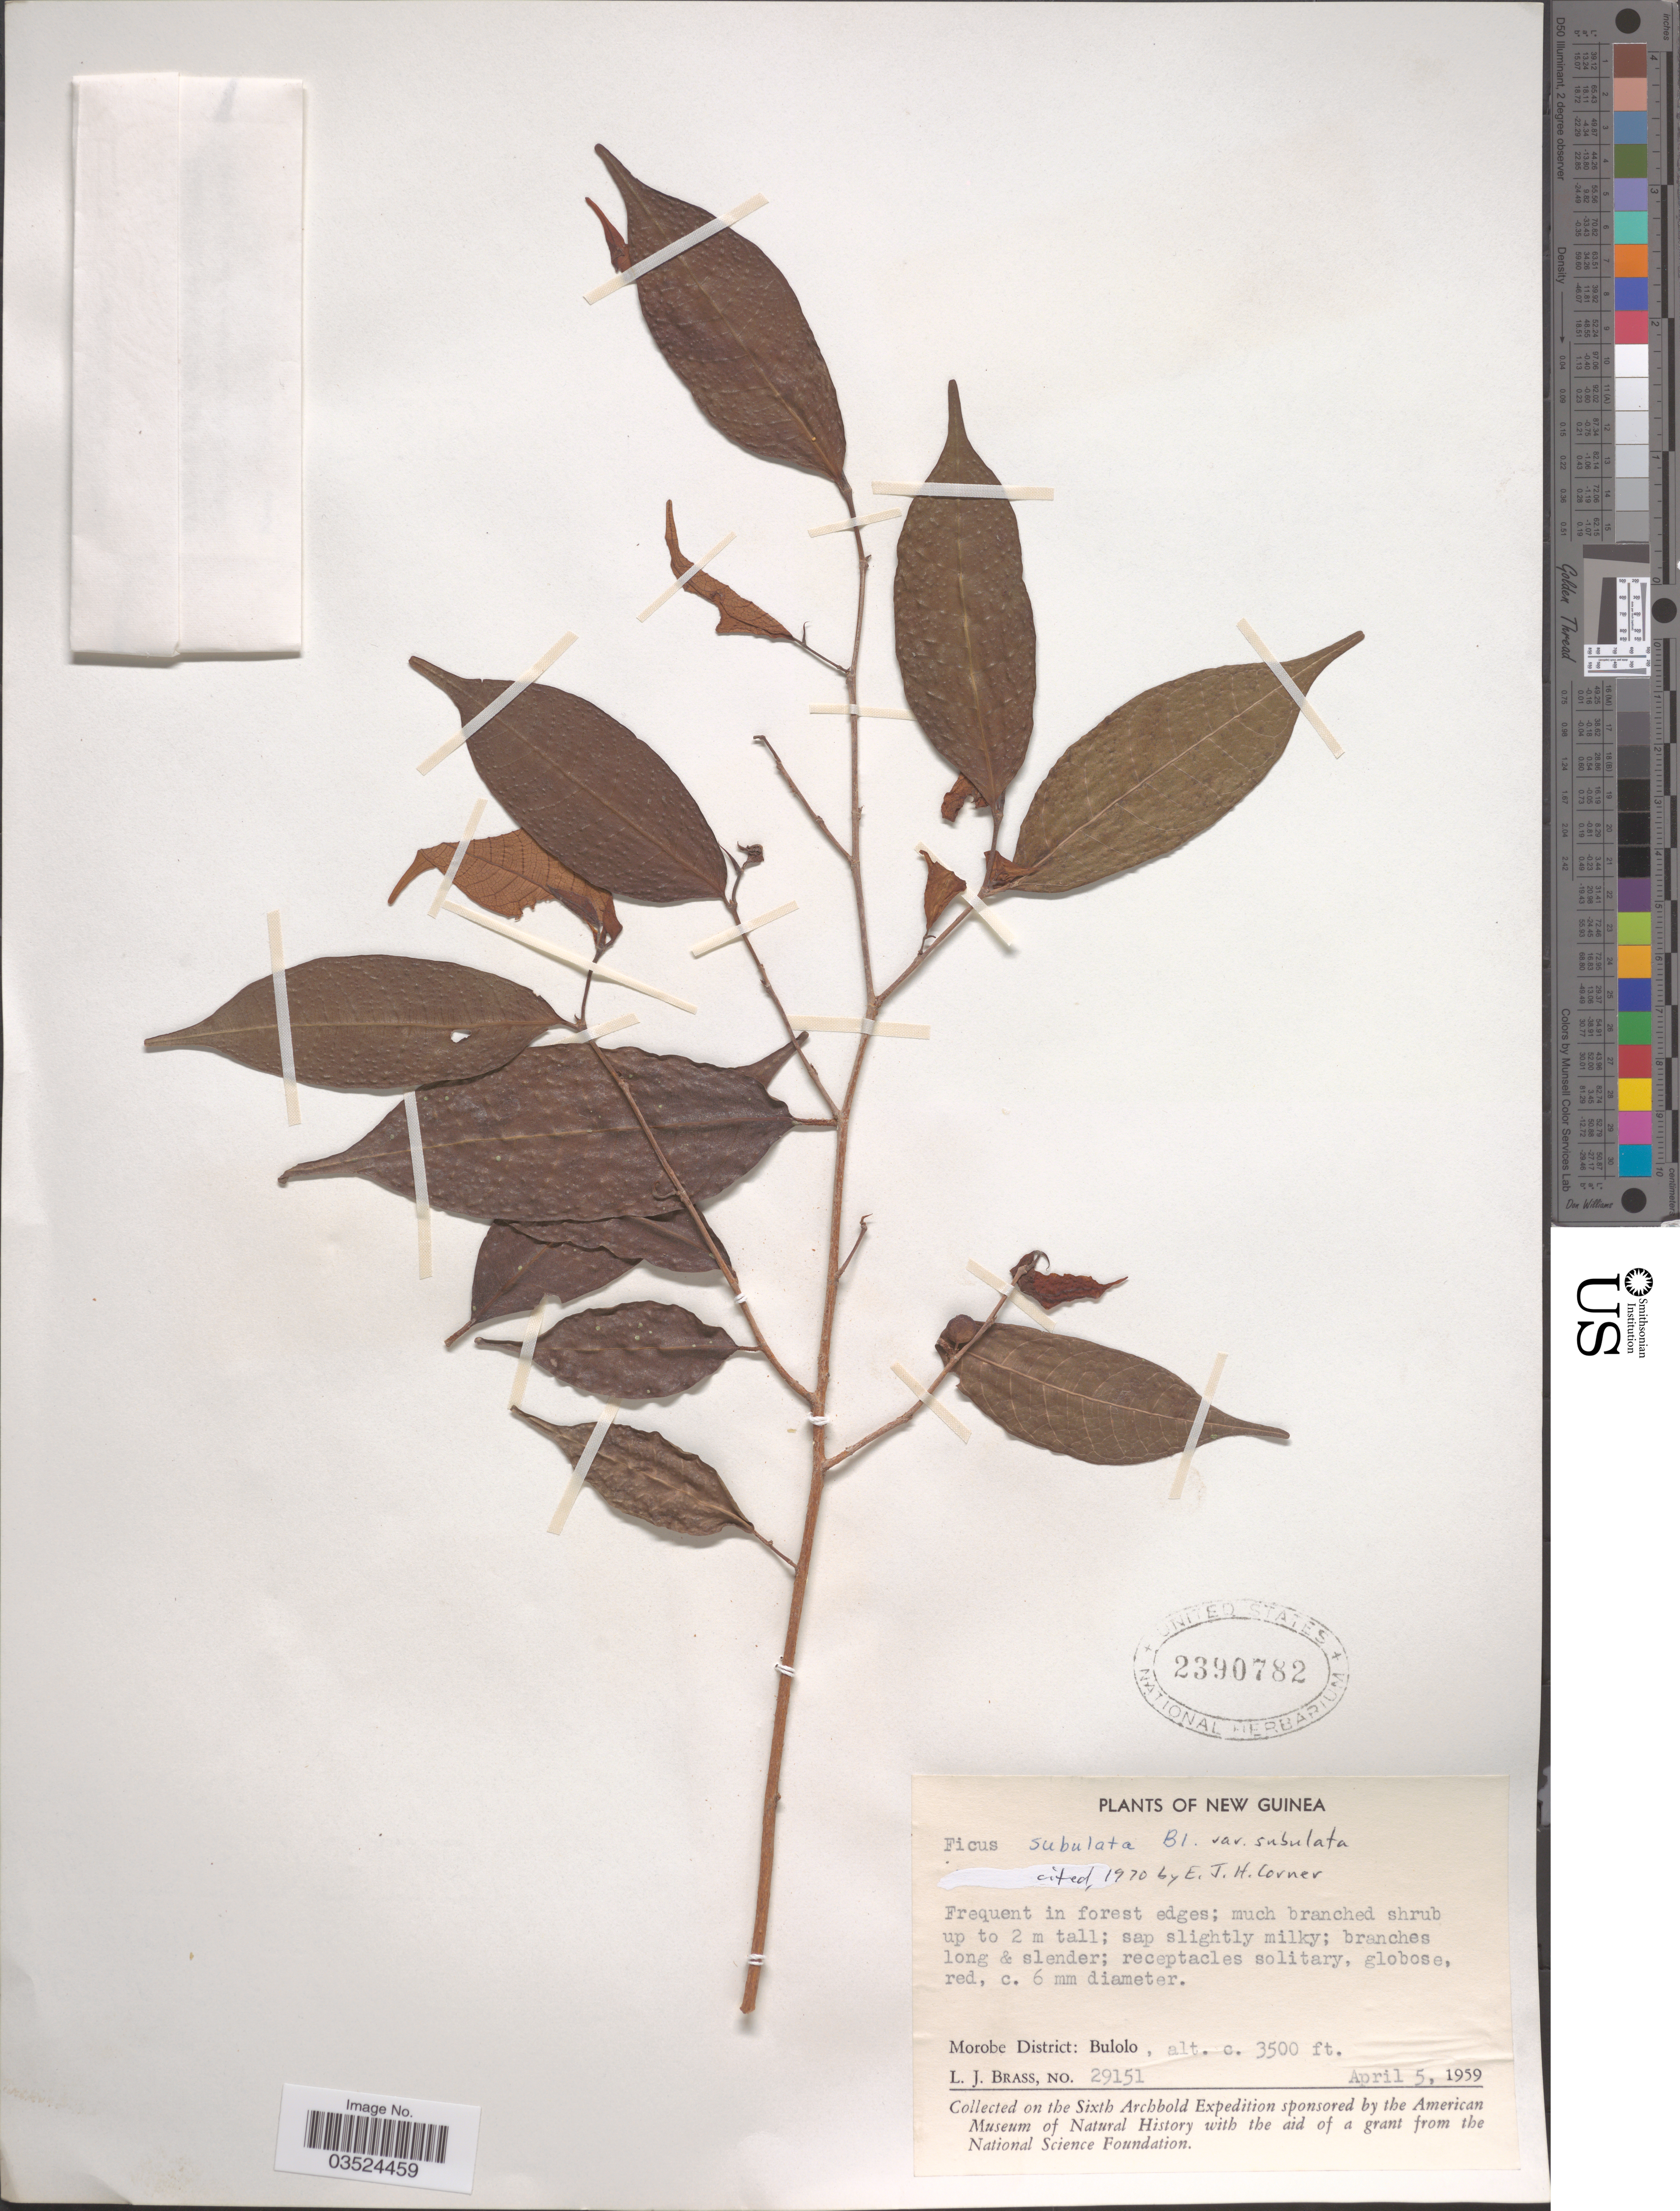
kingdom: Plantae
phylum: Tracheophyta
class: Magnoliopsida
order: Rosales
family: Moraceae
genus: Ficus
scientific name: Ficus subulata var. subulata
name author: Blume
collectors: L. J. Brass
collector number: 29151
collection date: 1959-04-05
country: Papua New Guinea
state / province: Morobe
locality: New Guinea. Morobe District: Bulolo.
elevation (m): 1067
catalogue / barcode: US 2390782